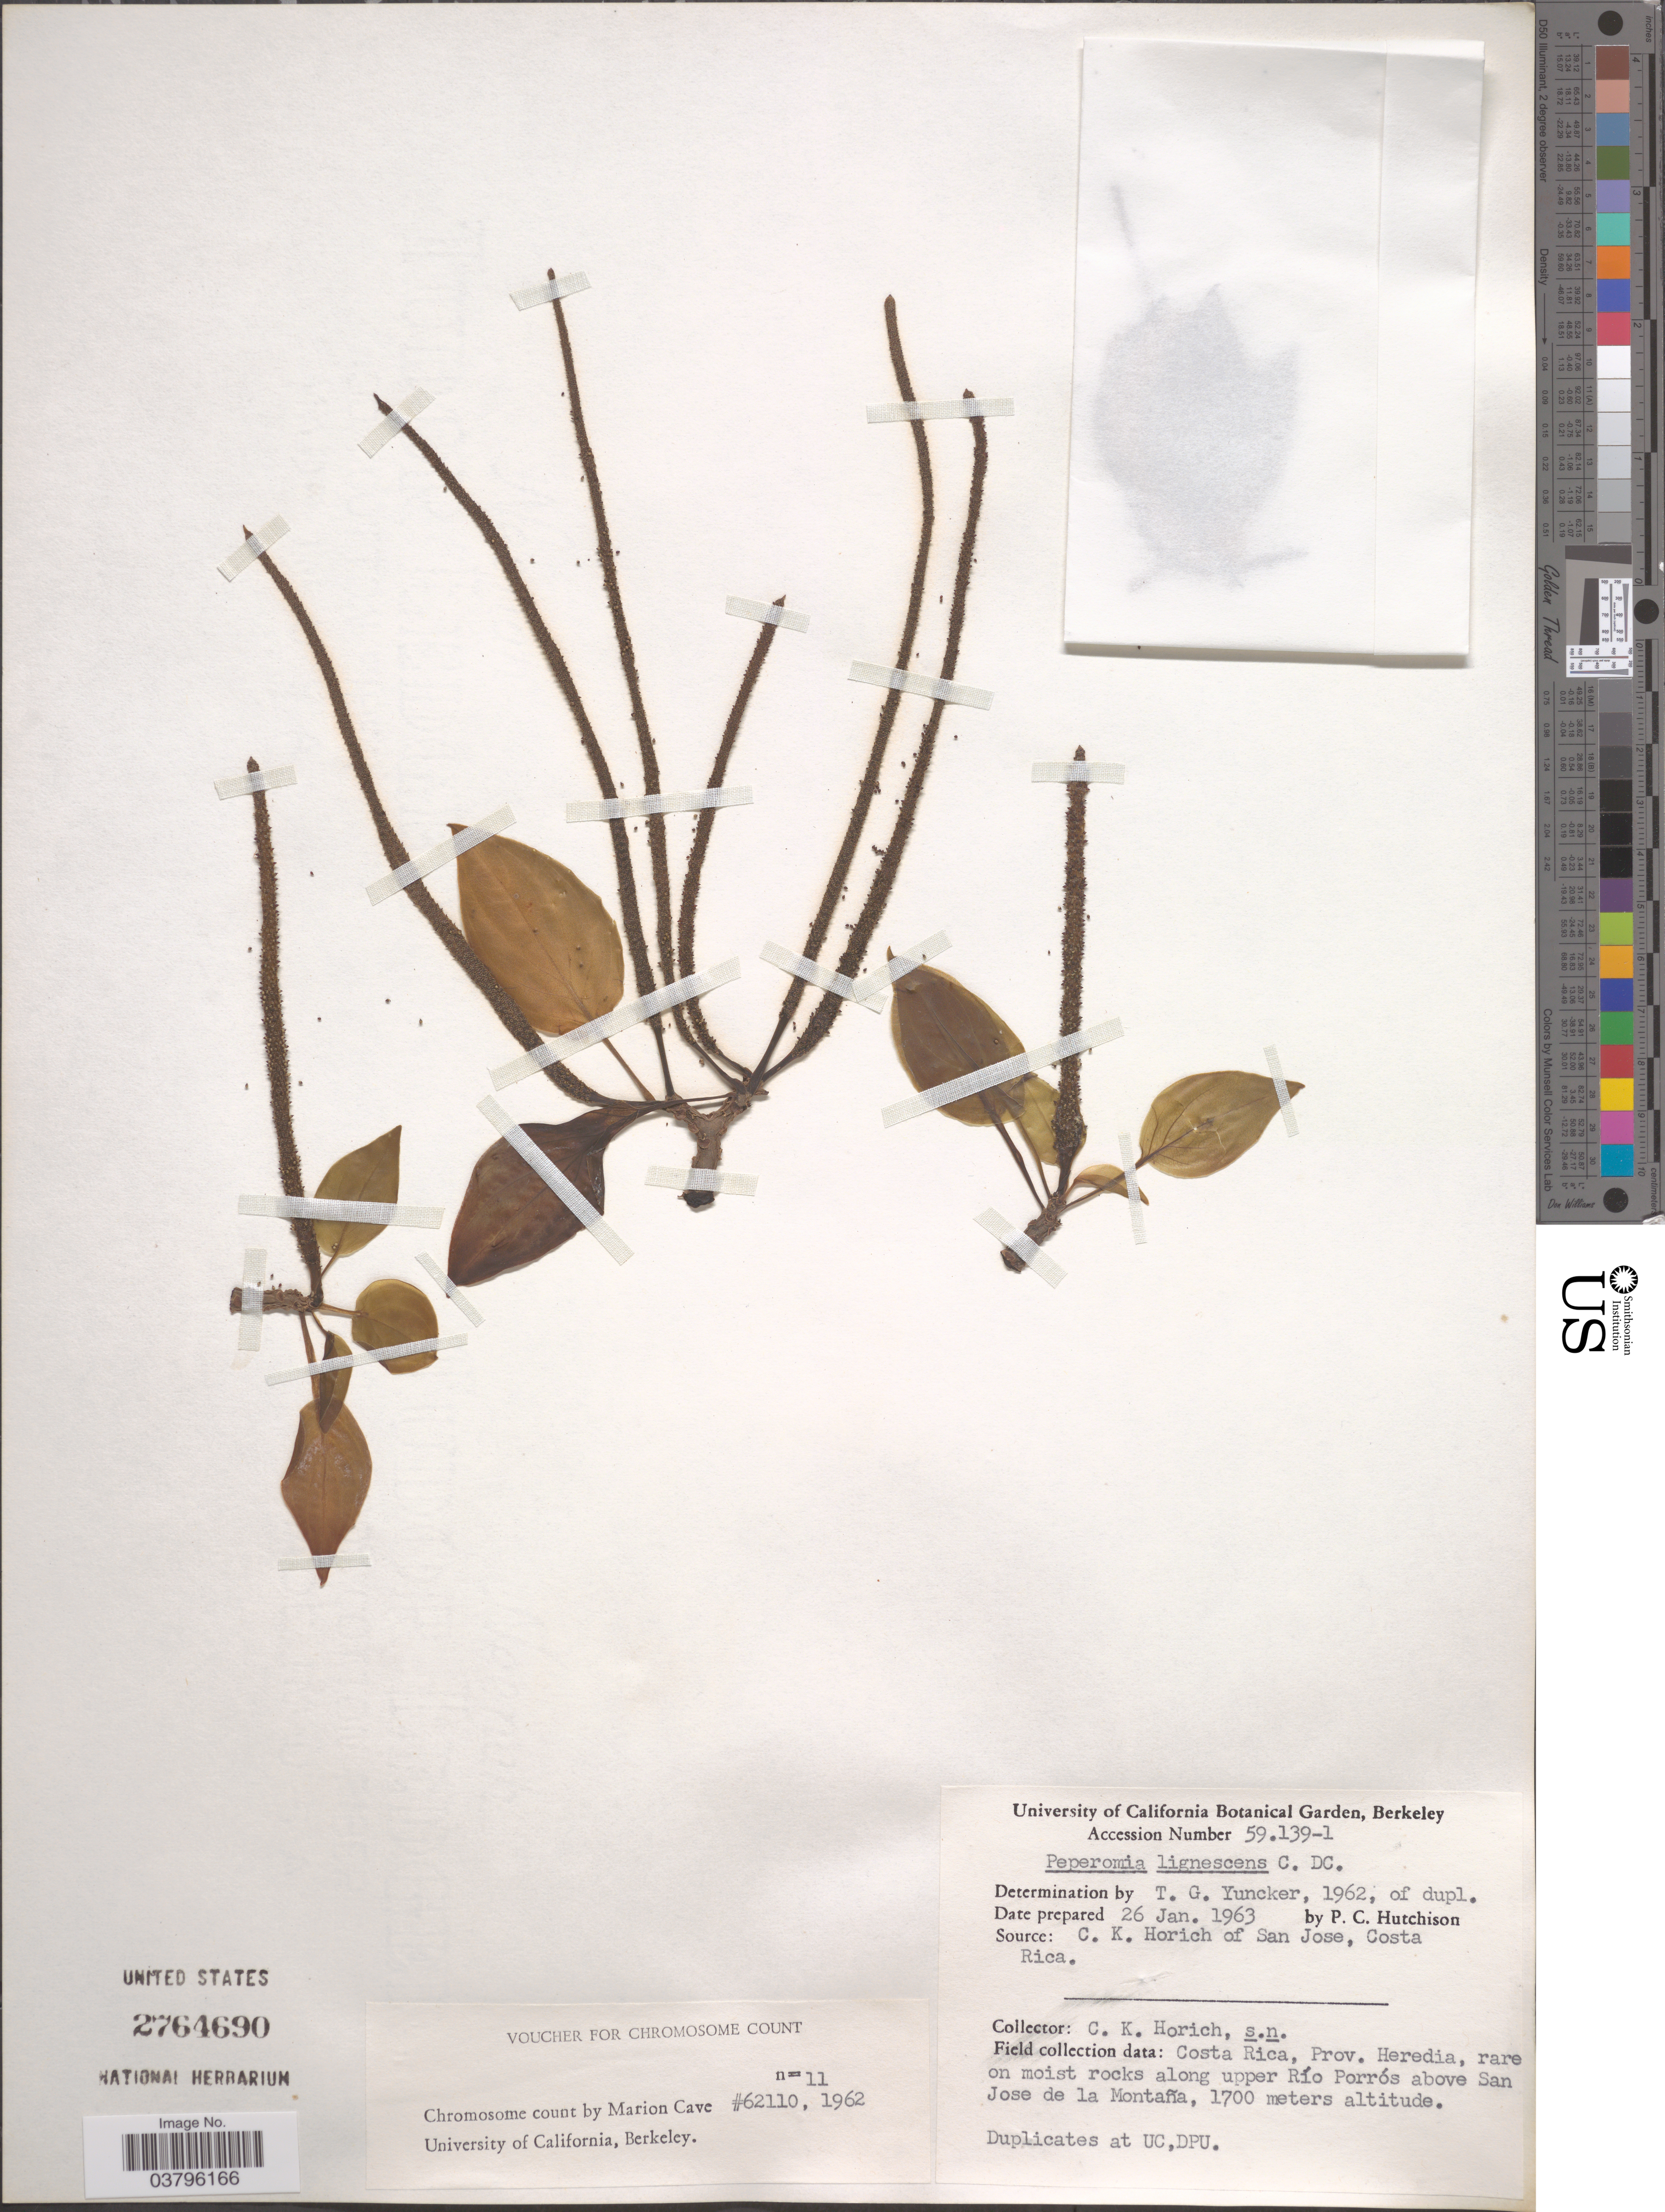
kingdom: Plantae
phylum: Tracheophyta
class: Magnoliopsida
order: Piperales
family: Piperaceae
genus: Peperomia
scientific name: Peperomia lignescens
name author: C. DC.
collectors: P. C. Hutchison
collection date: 1963-01-26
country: United States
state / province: California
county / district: Alameda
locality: University of California Botanical Garden, Berkeley.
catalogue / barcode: US 2764690